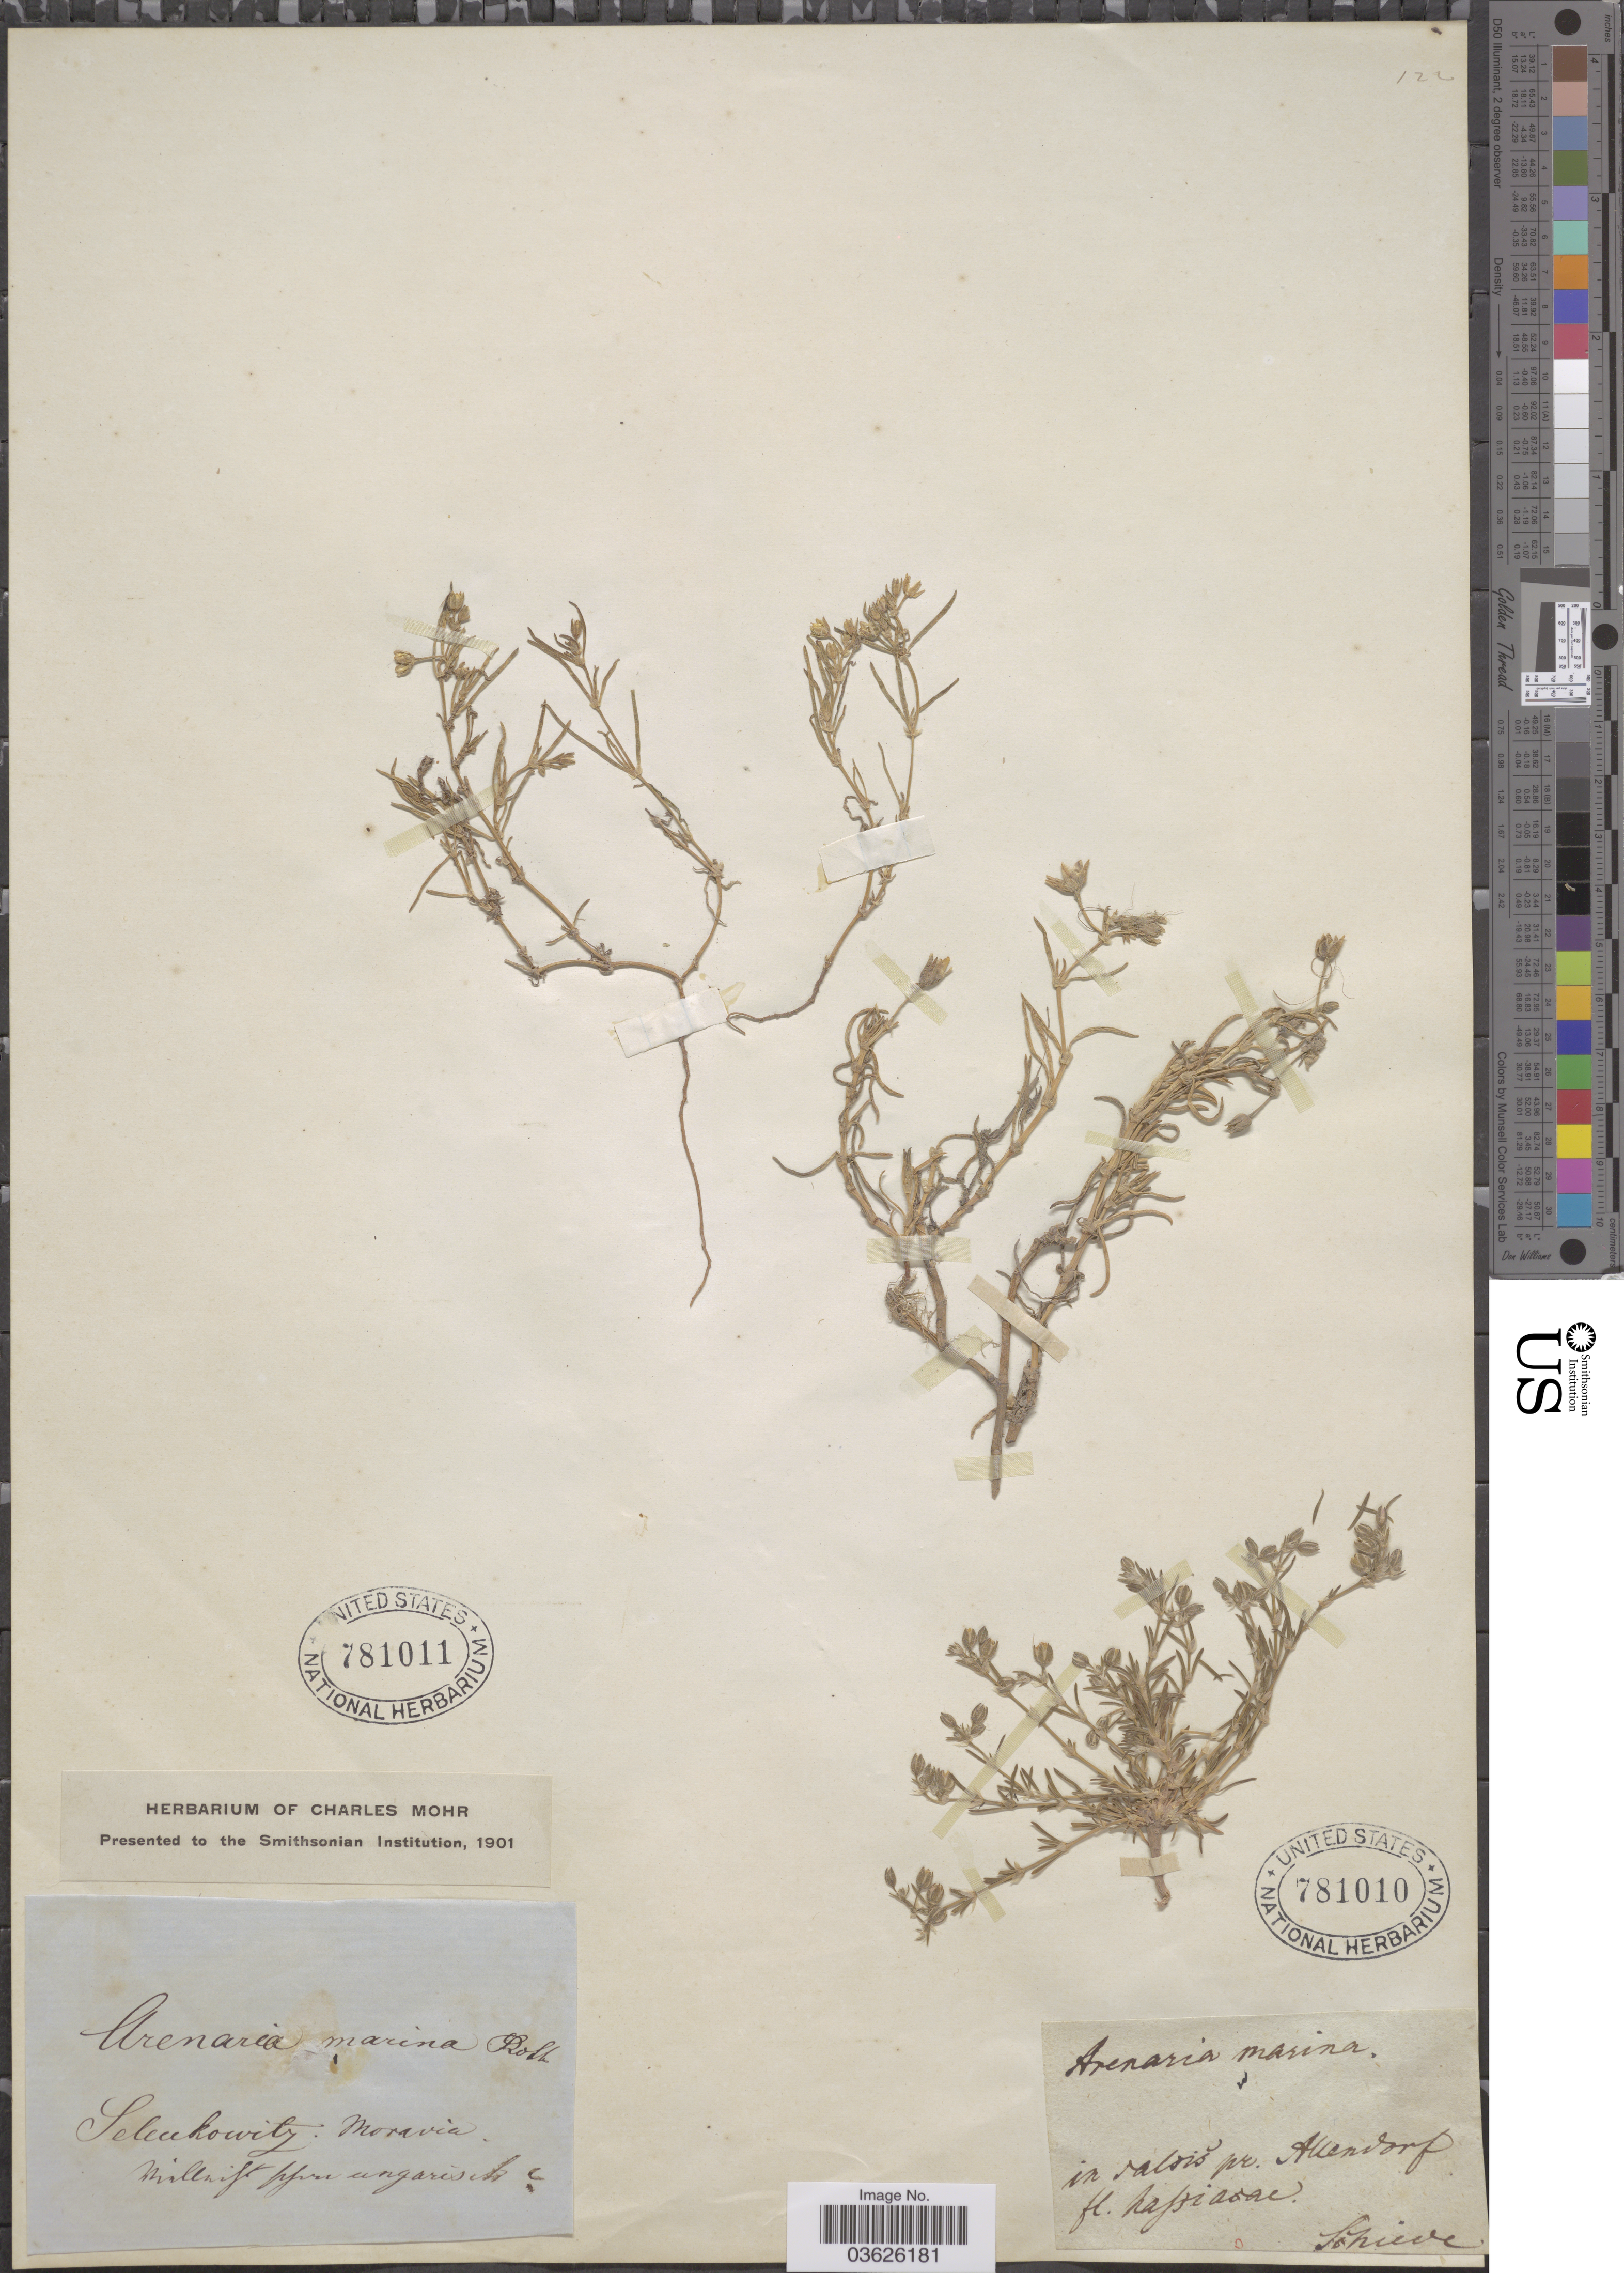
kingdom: Plantae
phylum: Tracheophyta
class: Magnoliopsida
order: Caryophyllales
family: Caryophyllaceae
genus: Tissa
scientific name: Tissa marina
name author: (L.) Britton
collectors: Schiede, --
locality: In salsis pr. Allensdorf. fl. Nafsiasac. [interpreted]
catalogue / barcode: US 781010-2